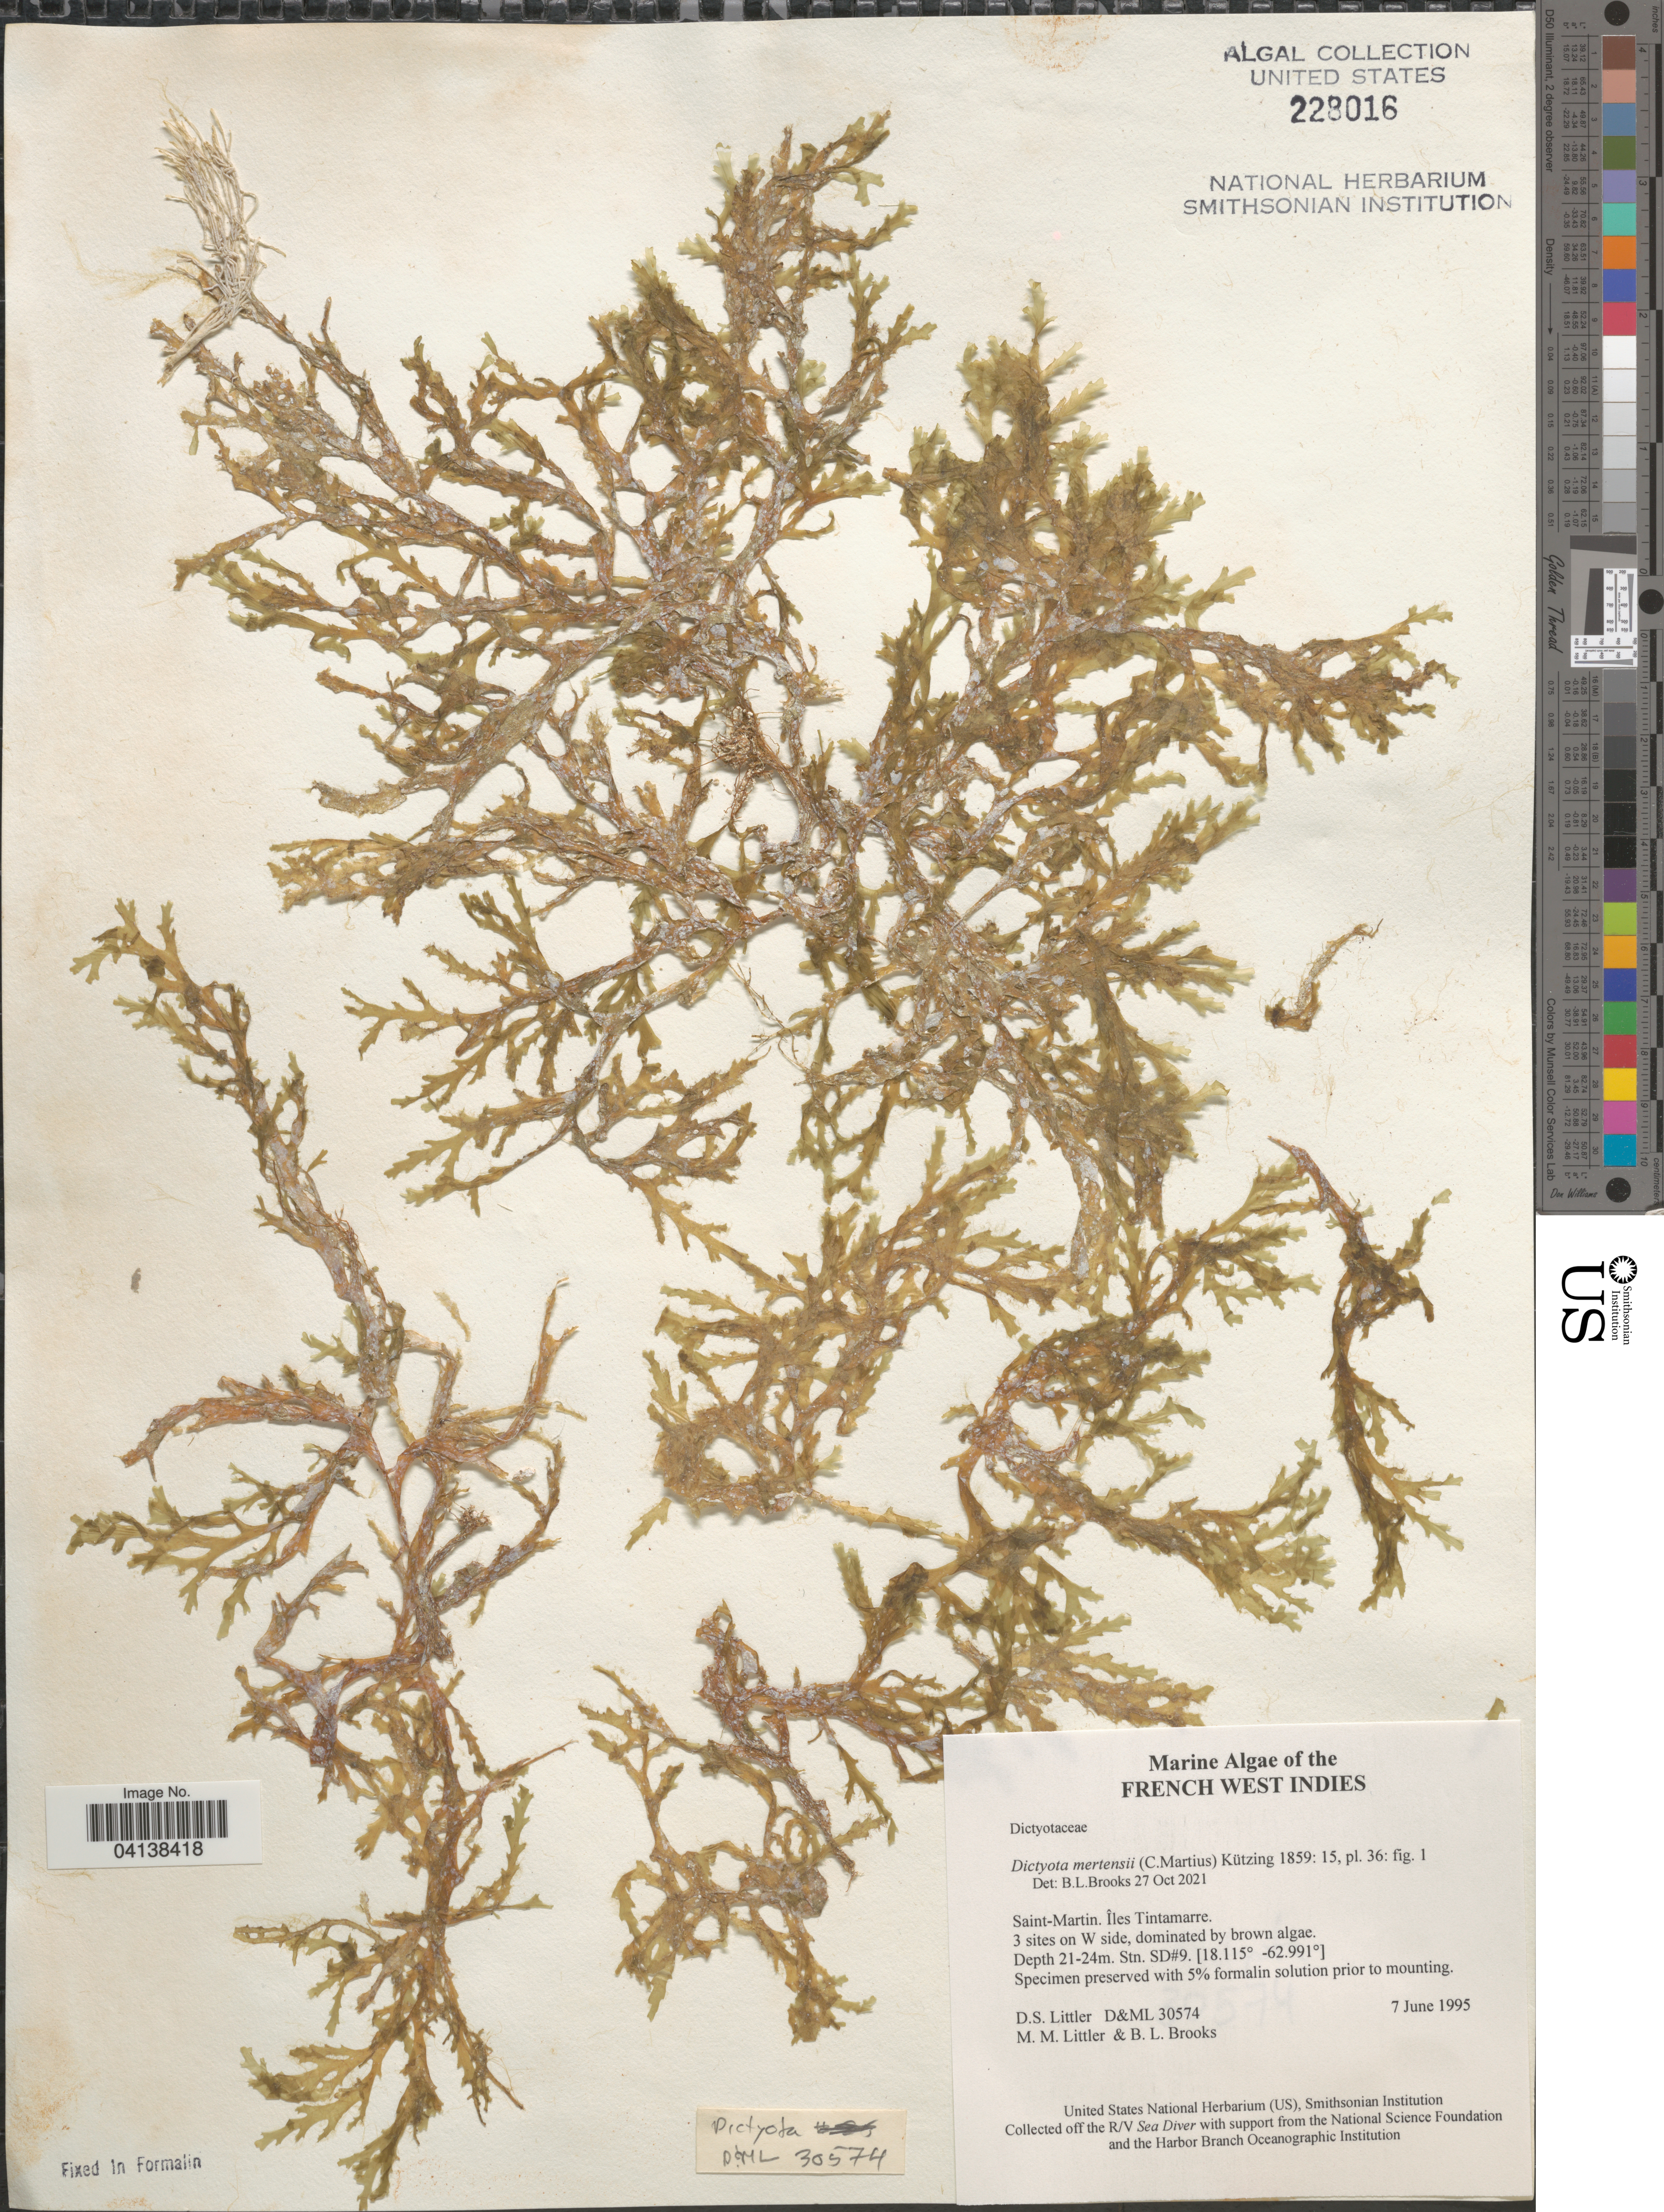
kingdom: Chromista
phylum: Ochrophyta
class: Phaeophyceae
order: Dictyotales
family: Dictyotaceae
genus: Dictyota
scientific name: Dictyota mertensii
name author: (C. Mart.) Kütz.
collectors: D. S. Littler & B. Brooks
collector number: D&ML 30574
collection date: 1995-06-07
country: Saint Martin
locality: French West Indies. Saint-Martin. Îles Tintamarre. 3 sites on W side. Stn. SD#9.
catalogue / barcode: US 228016